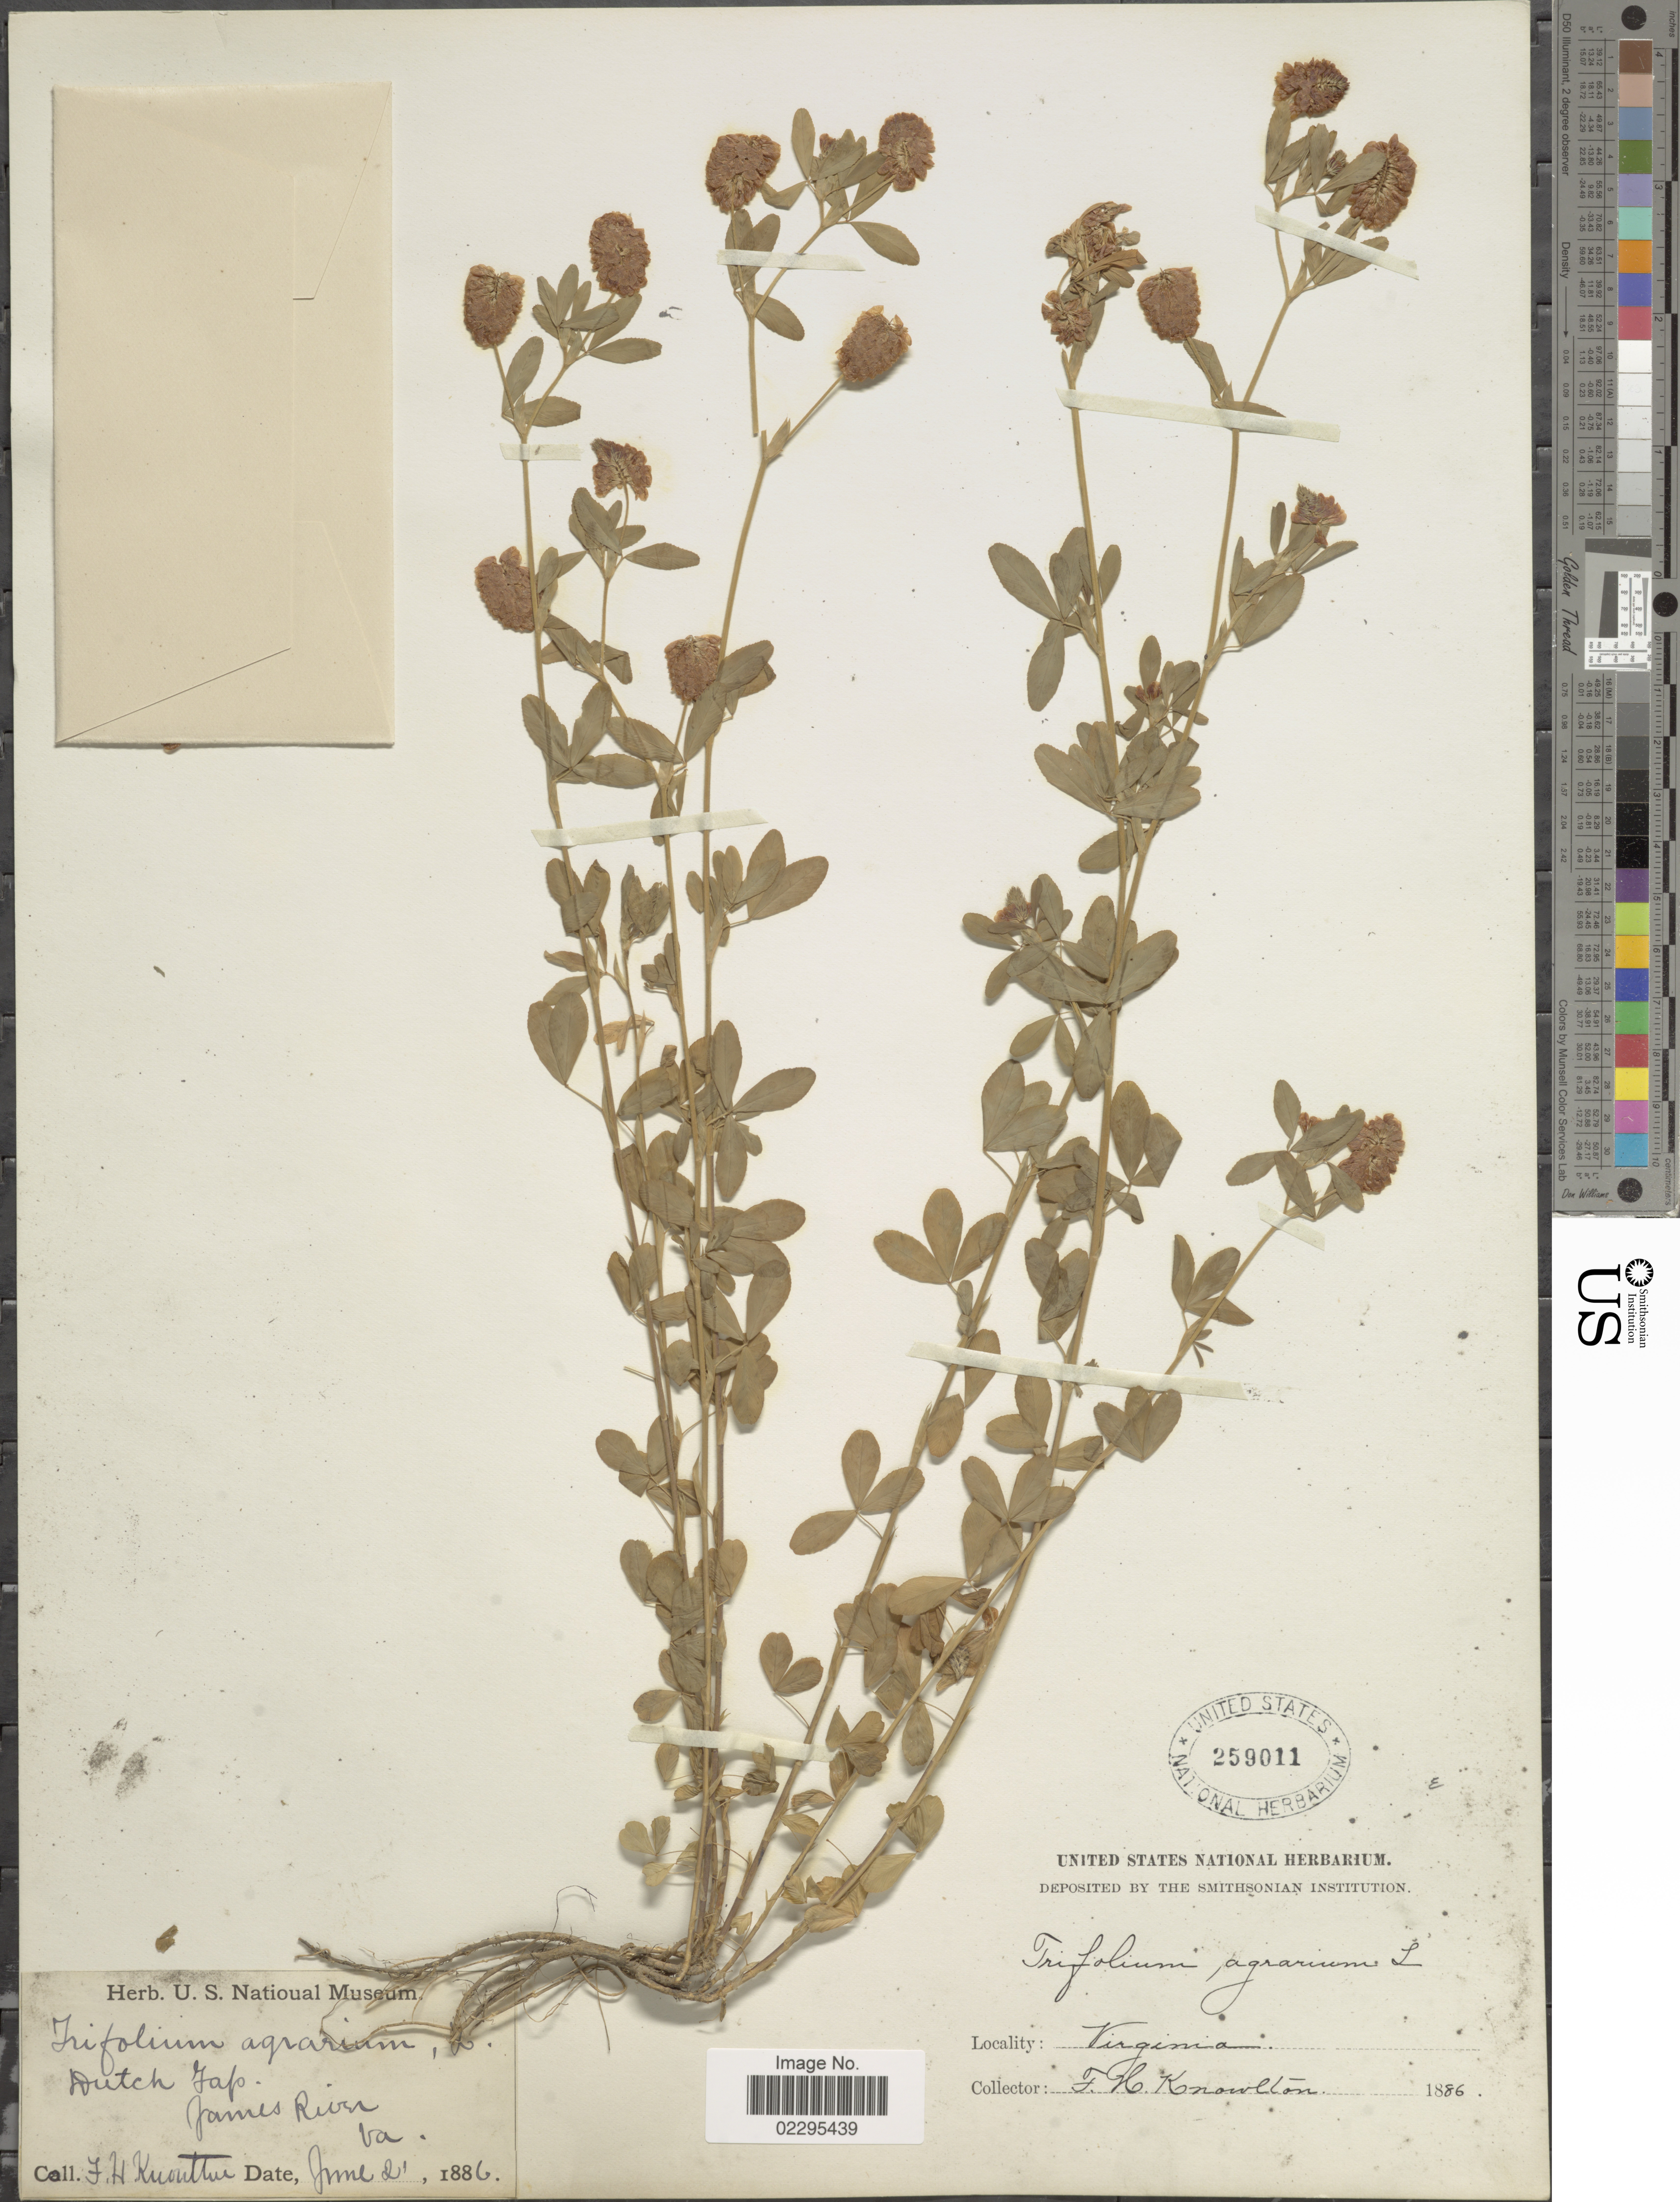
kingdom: Plantae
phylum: Tracheophyta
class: Magnoliopsida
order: Fabales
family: Fabaceae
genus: Trifolium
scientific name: Trifolium agrarium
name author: L.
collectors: F. H. Knowlton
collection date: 1886-06-02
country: United States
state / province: Virginia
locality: Dutch Gap. James River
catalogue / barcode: US 259011